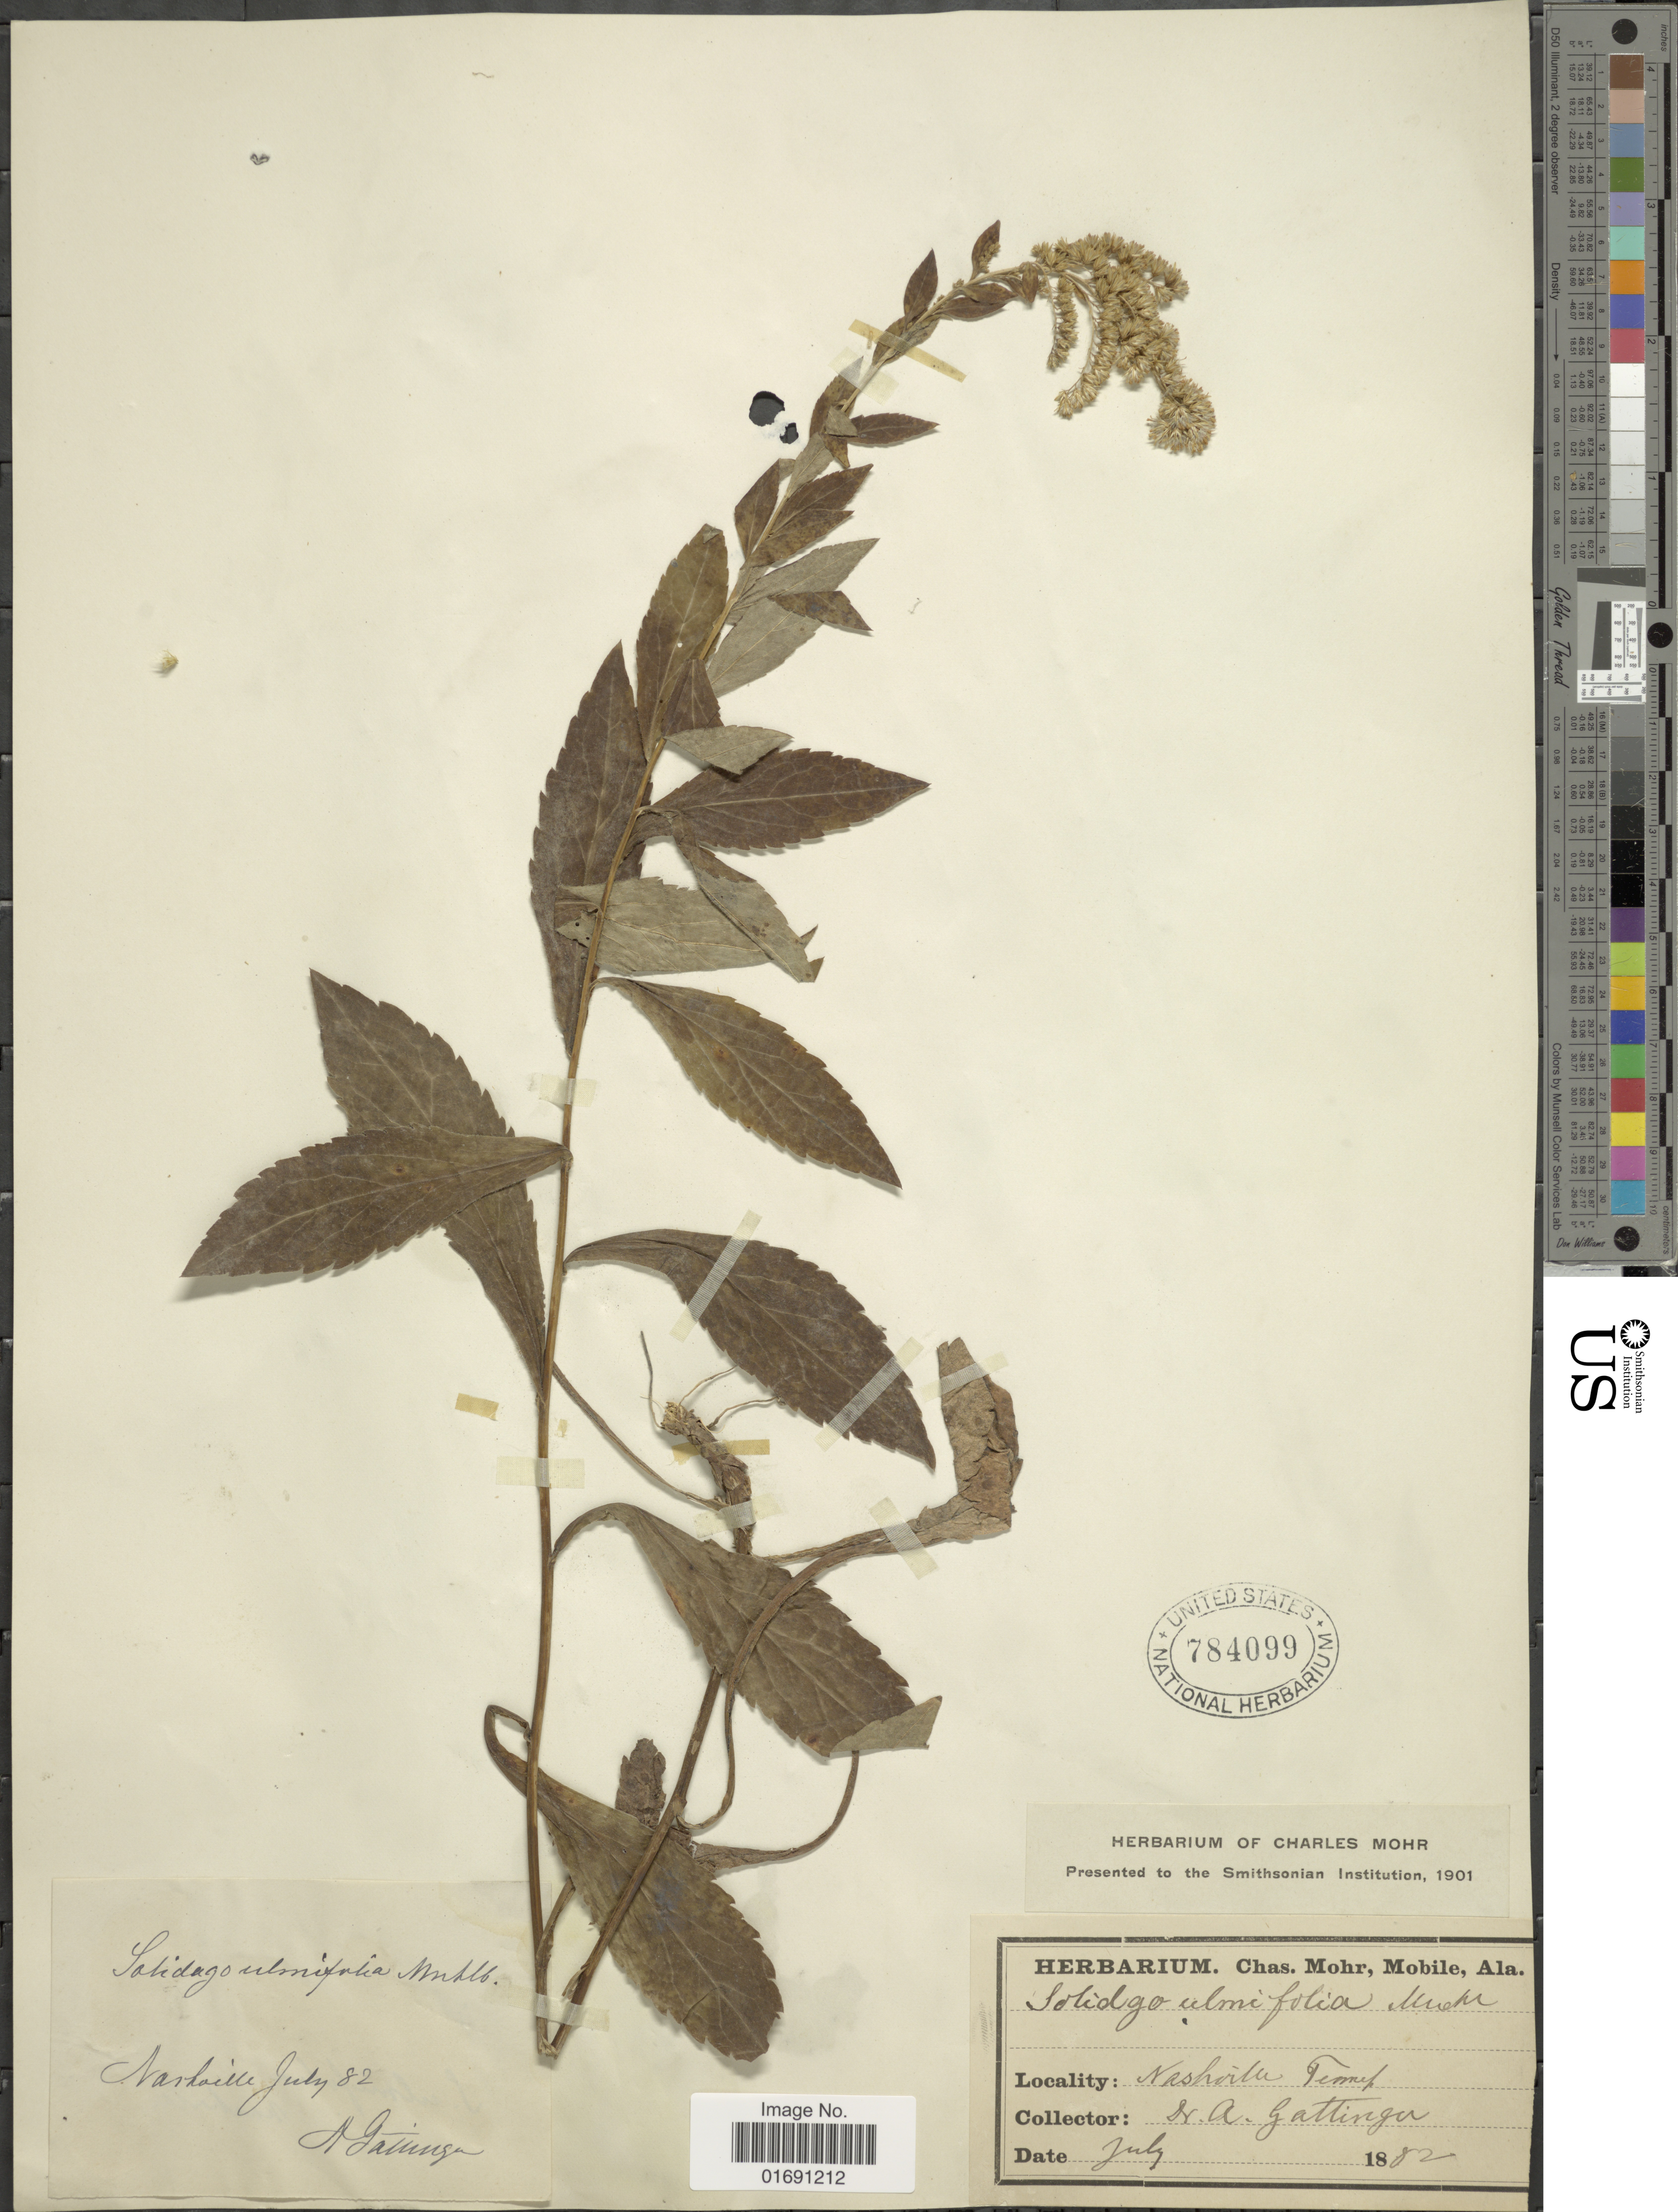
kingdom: Plantae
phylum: Tracheophyta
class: Magnoliopsida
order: Asterales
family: Asteraceae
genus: Solidago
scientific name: Solidago ulmifolia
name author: Muhl. ex Willd.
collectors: A. Gattinger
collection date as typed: Transcribed d/m/y: /7/82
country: United States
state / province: Tennessee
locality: Nashville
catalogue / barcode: US 784099